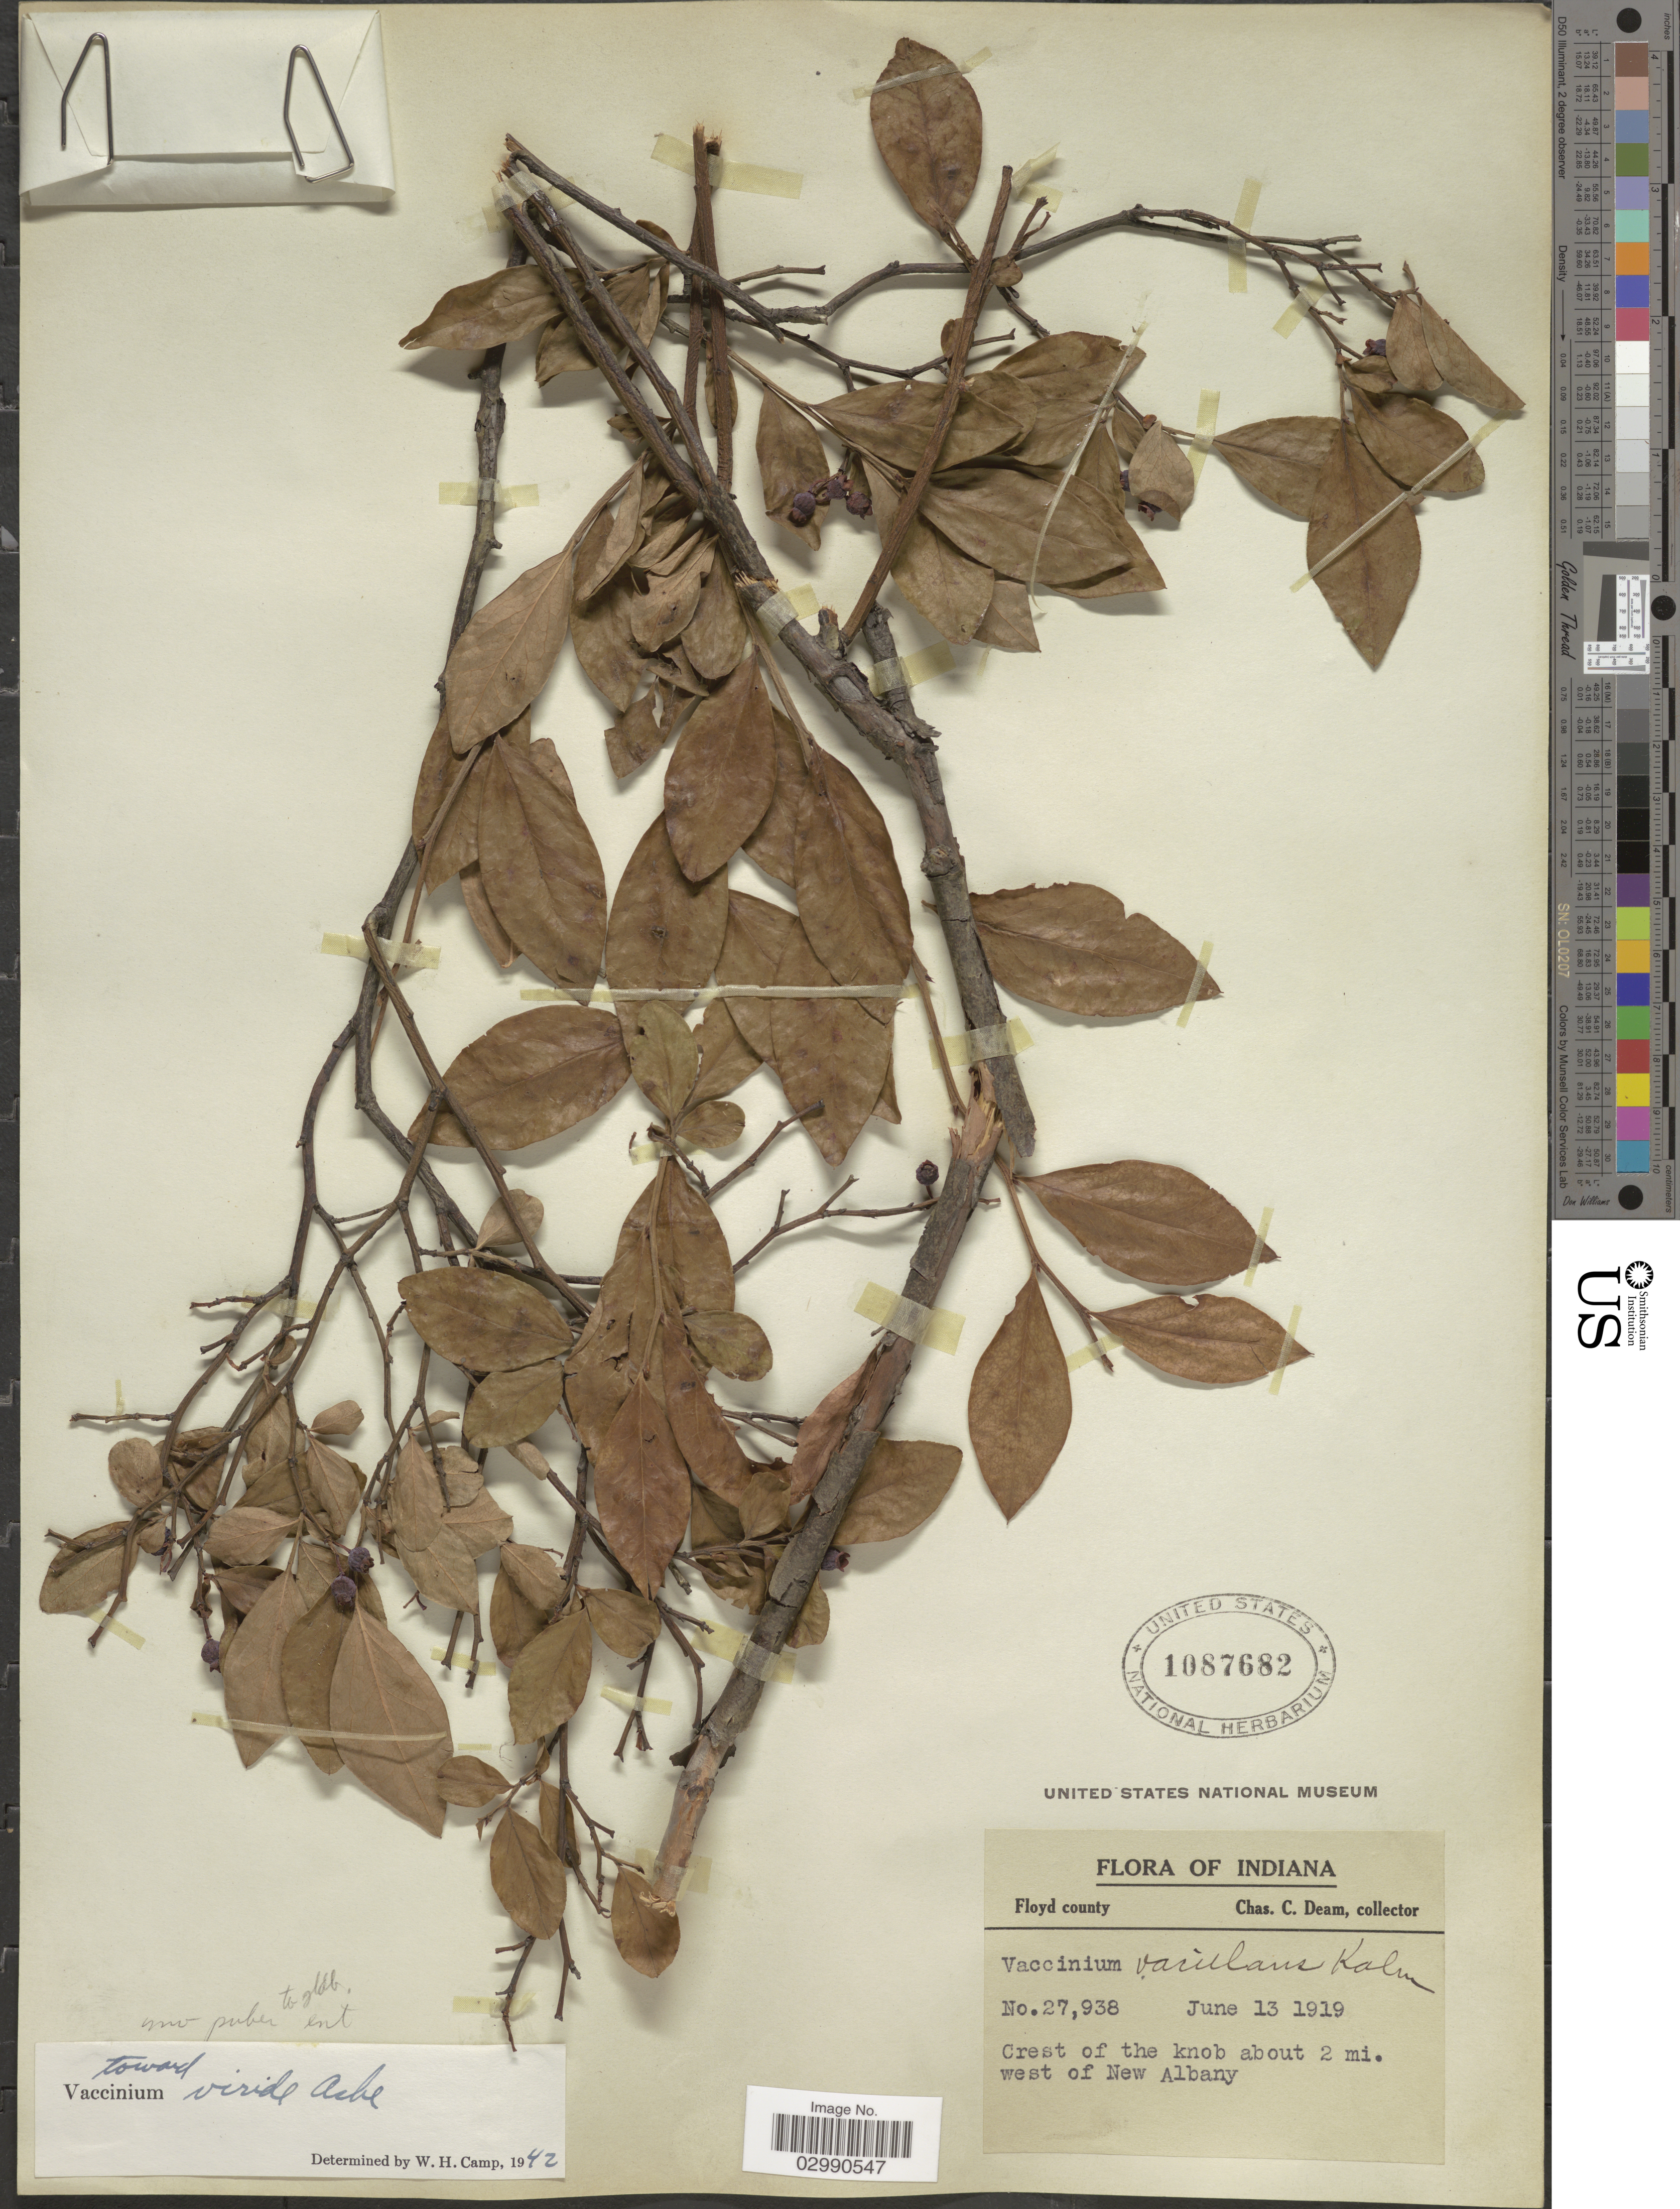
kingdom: Plantae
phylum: Tracheophyta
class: Magnoliopsida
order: Ericales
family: Ericaceae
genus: Vaccinium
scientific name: Vaccinium viride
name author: Ashe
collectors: C. C. Deam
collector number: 27938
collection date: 1919-06-13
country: United States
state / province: Indiana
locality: Floyd county. Crest of the knob about 2 mi. west of New Albany.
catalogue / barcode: US 1087682